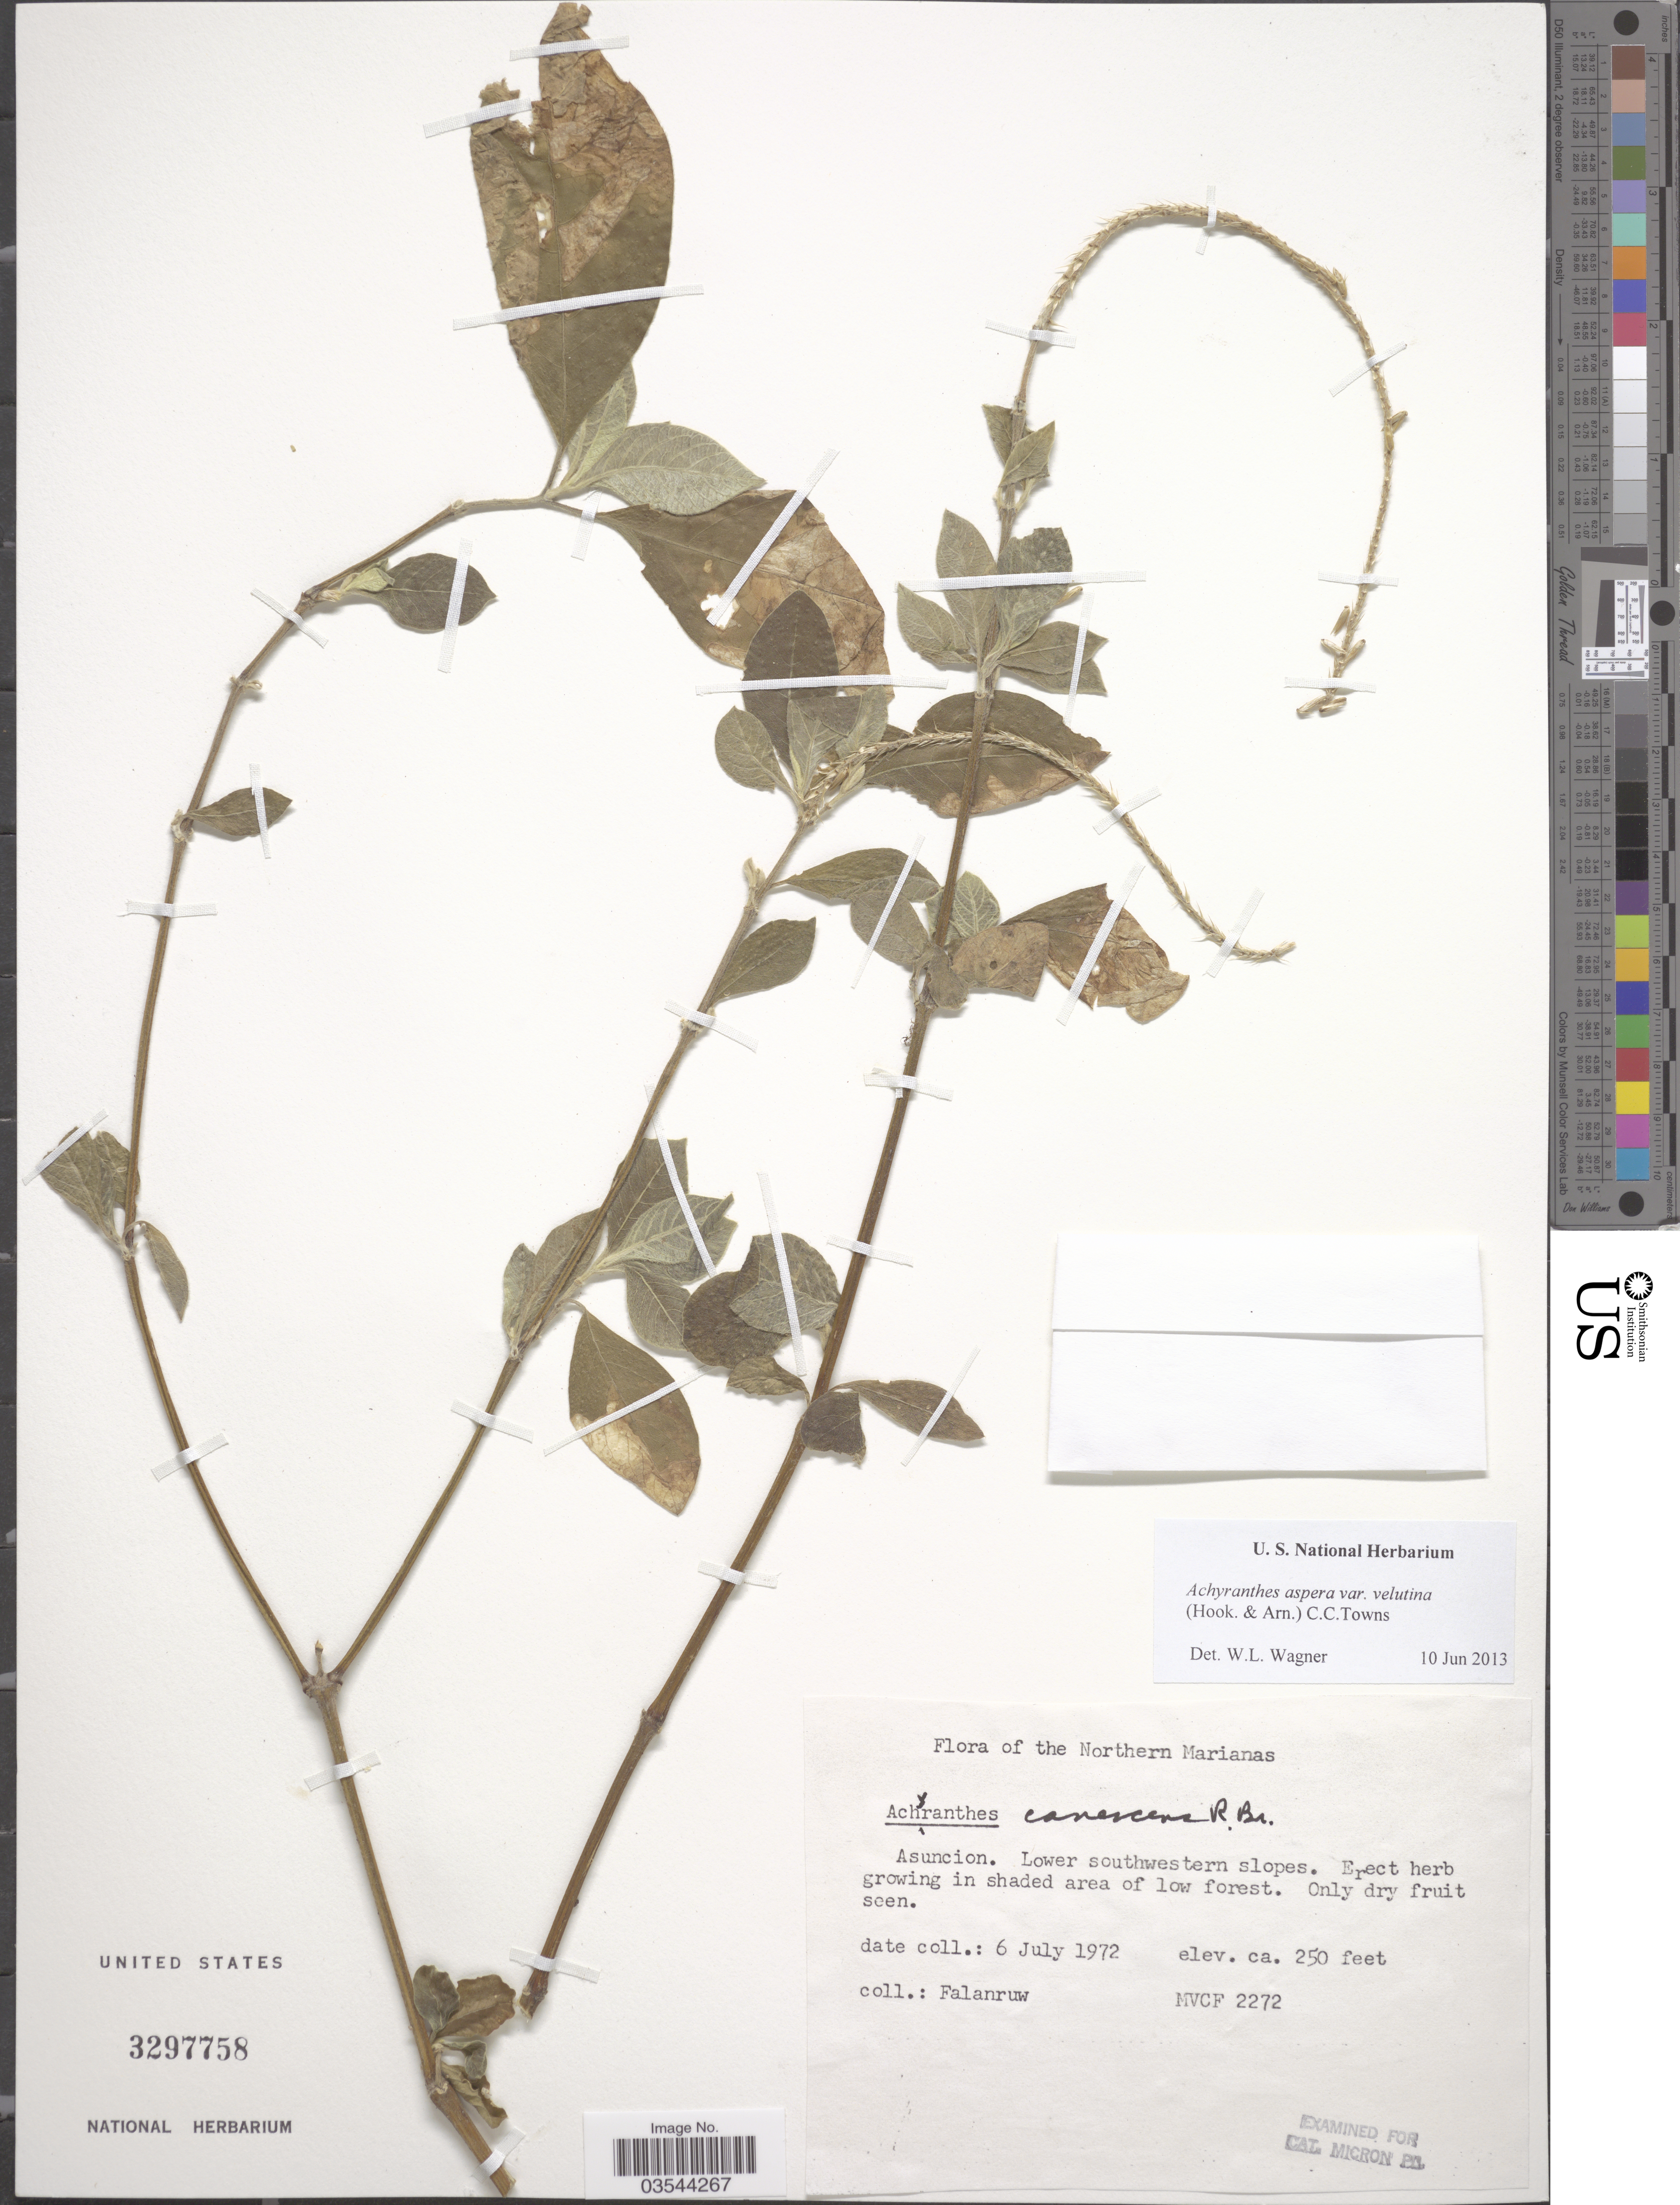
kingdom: Plantae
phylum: Tracheophyta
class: Magnoliopsida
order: Caryophyllales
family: Amaranthaceae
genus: Achyranthes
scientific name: Achyranthes aspera var. velutina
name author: (Hook. & Arn.) C. C. Towns.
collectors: Falanruw, --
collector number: MVCF 2272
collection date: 1972-07-06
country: Northern Mariana Islands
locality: Northern Marianas. Asuncion. Lower southwestern slopes.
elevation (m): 76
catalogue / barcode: US 3297758